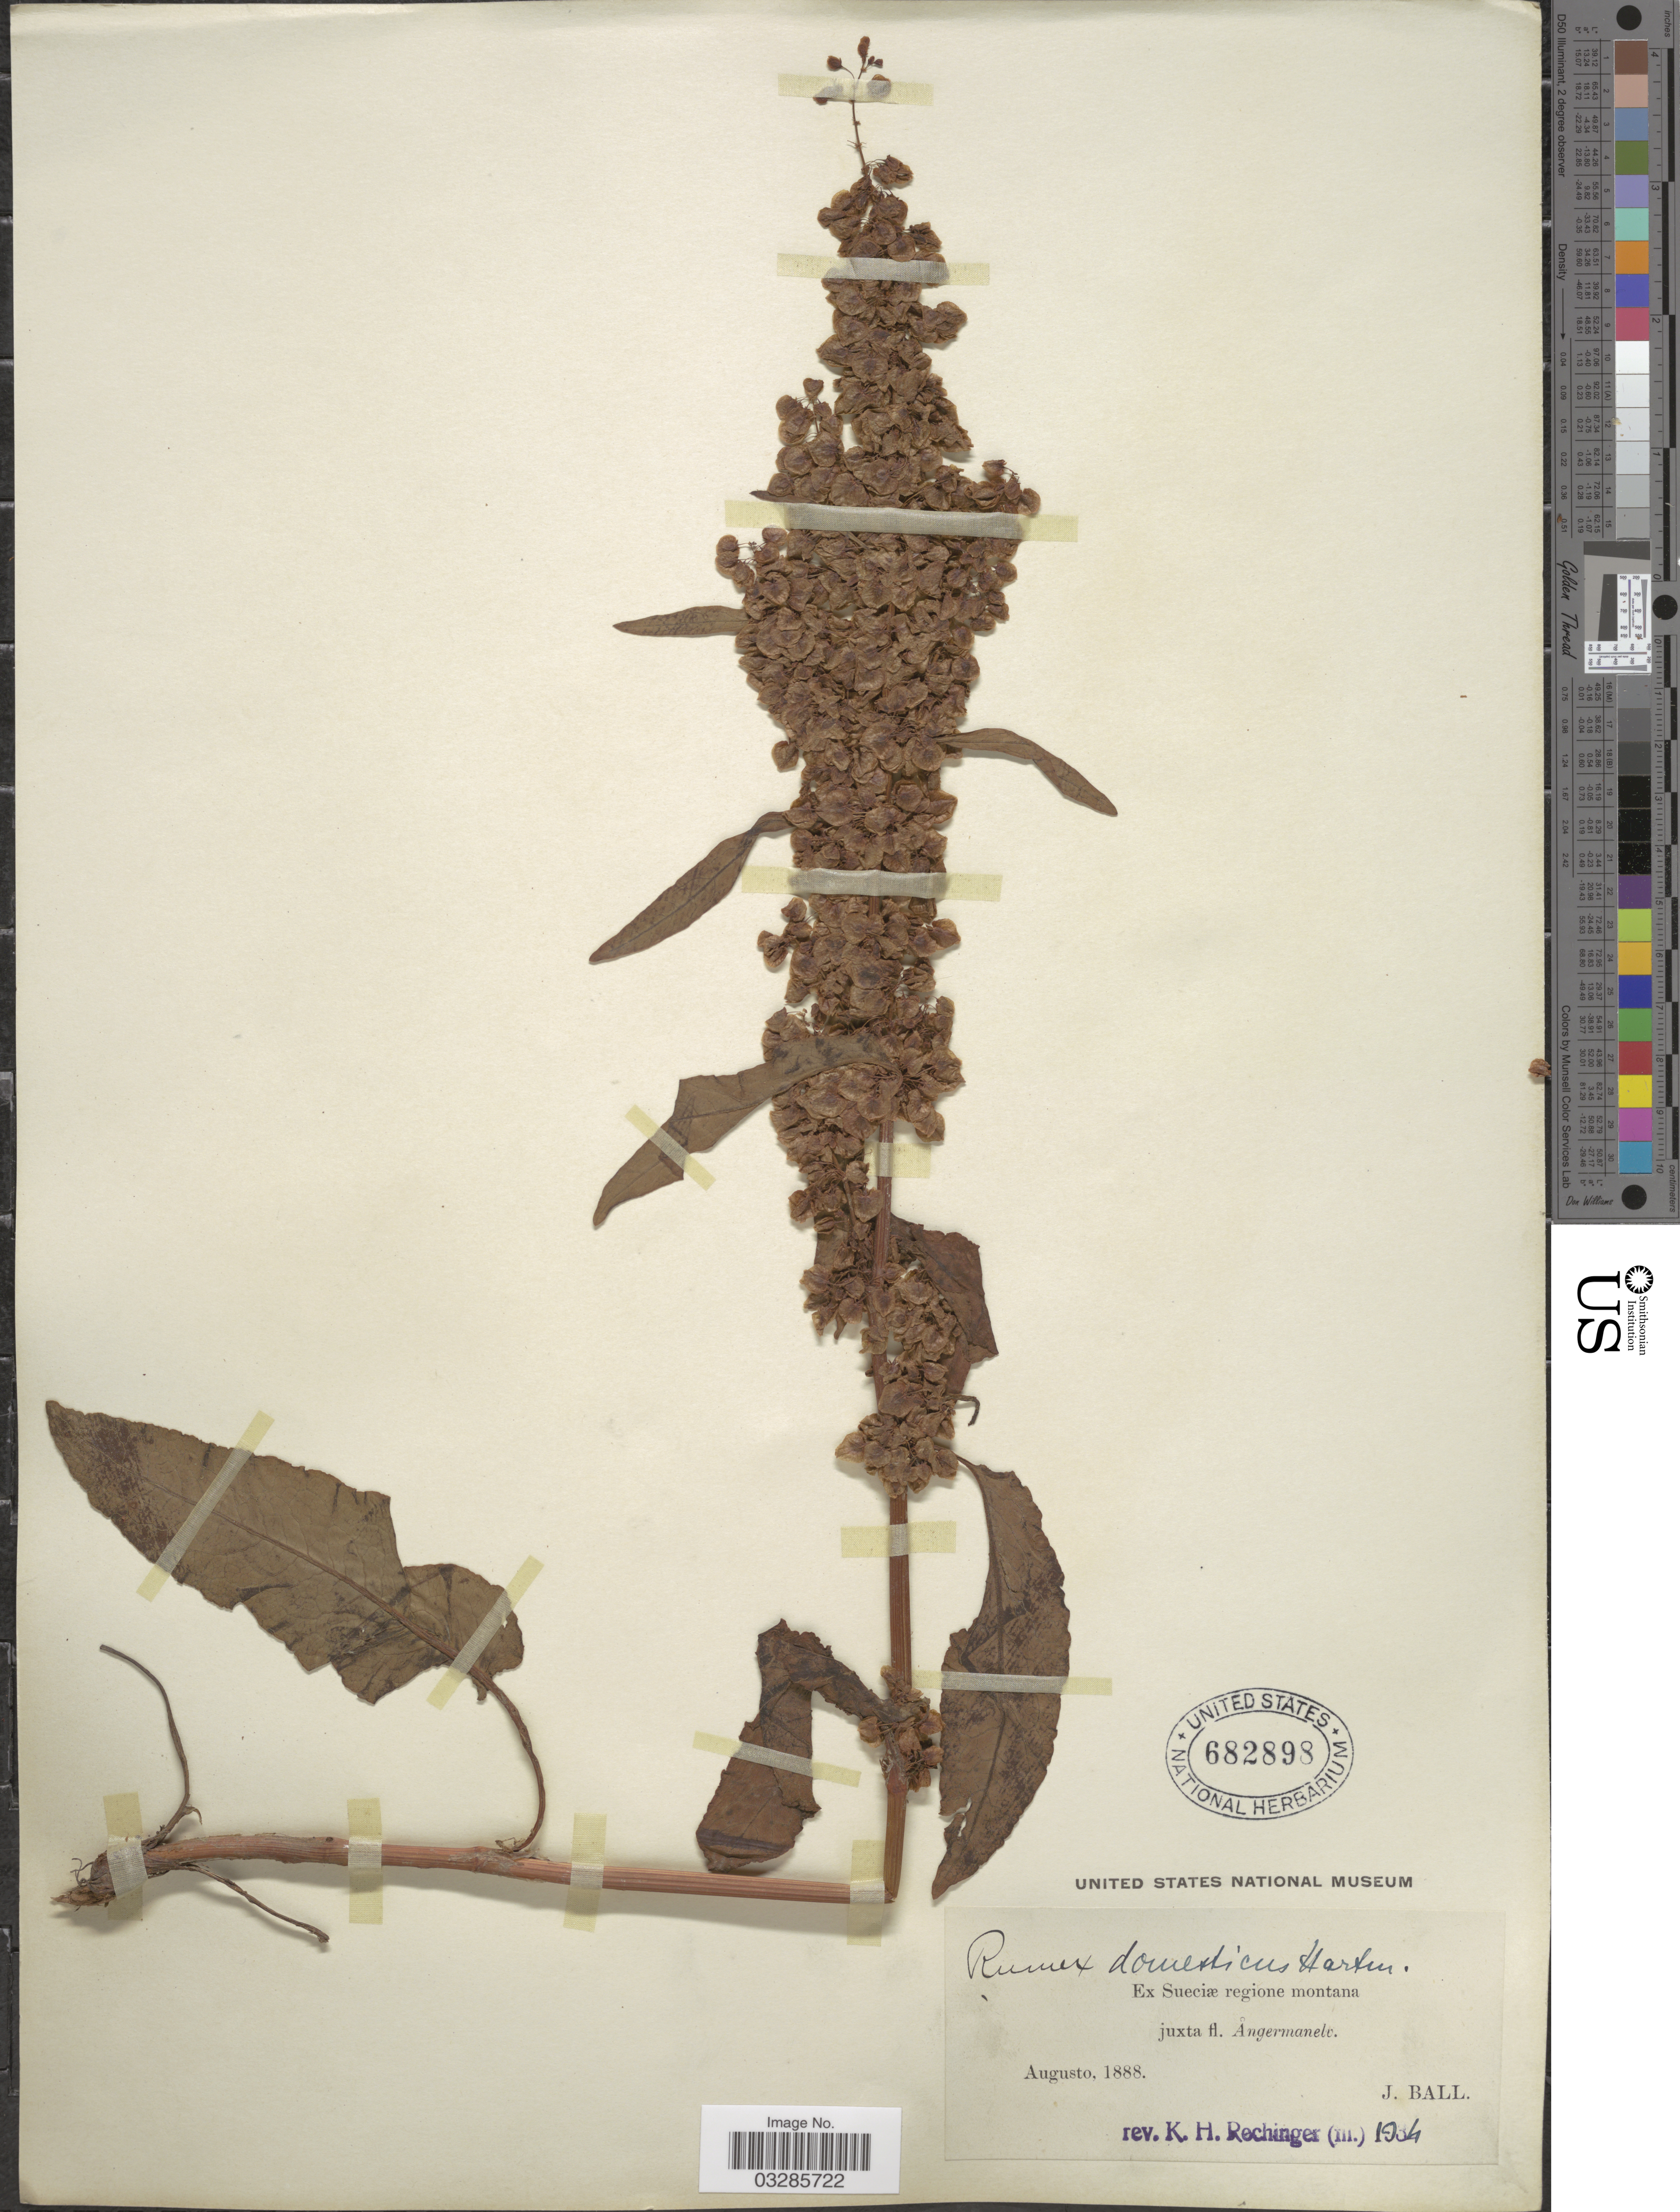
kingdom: Plantae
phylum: Tracheophyta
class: Magnoliopsida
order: Caryophyllales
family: Polygonaceae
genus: Rumex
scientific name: Rumex domesticus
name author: Hartm.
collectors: J. Ball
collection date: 1888-08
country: Sweden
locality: Ex Sueciæ regione montana juxta fl. Angermanelv.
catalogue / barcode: US 682898